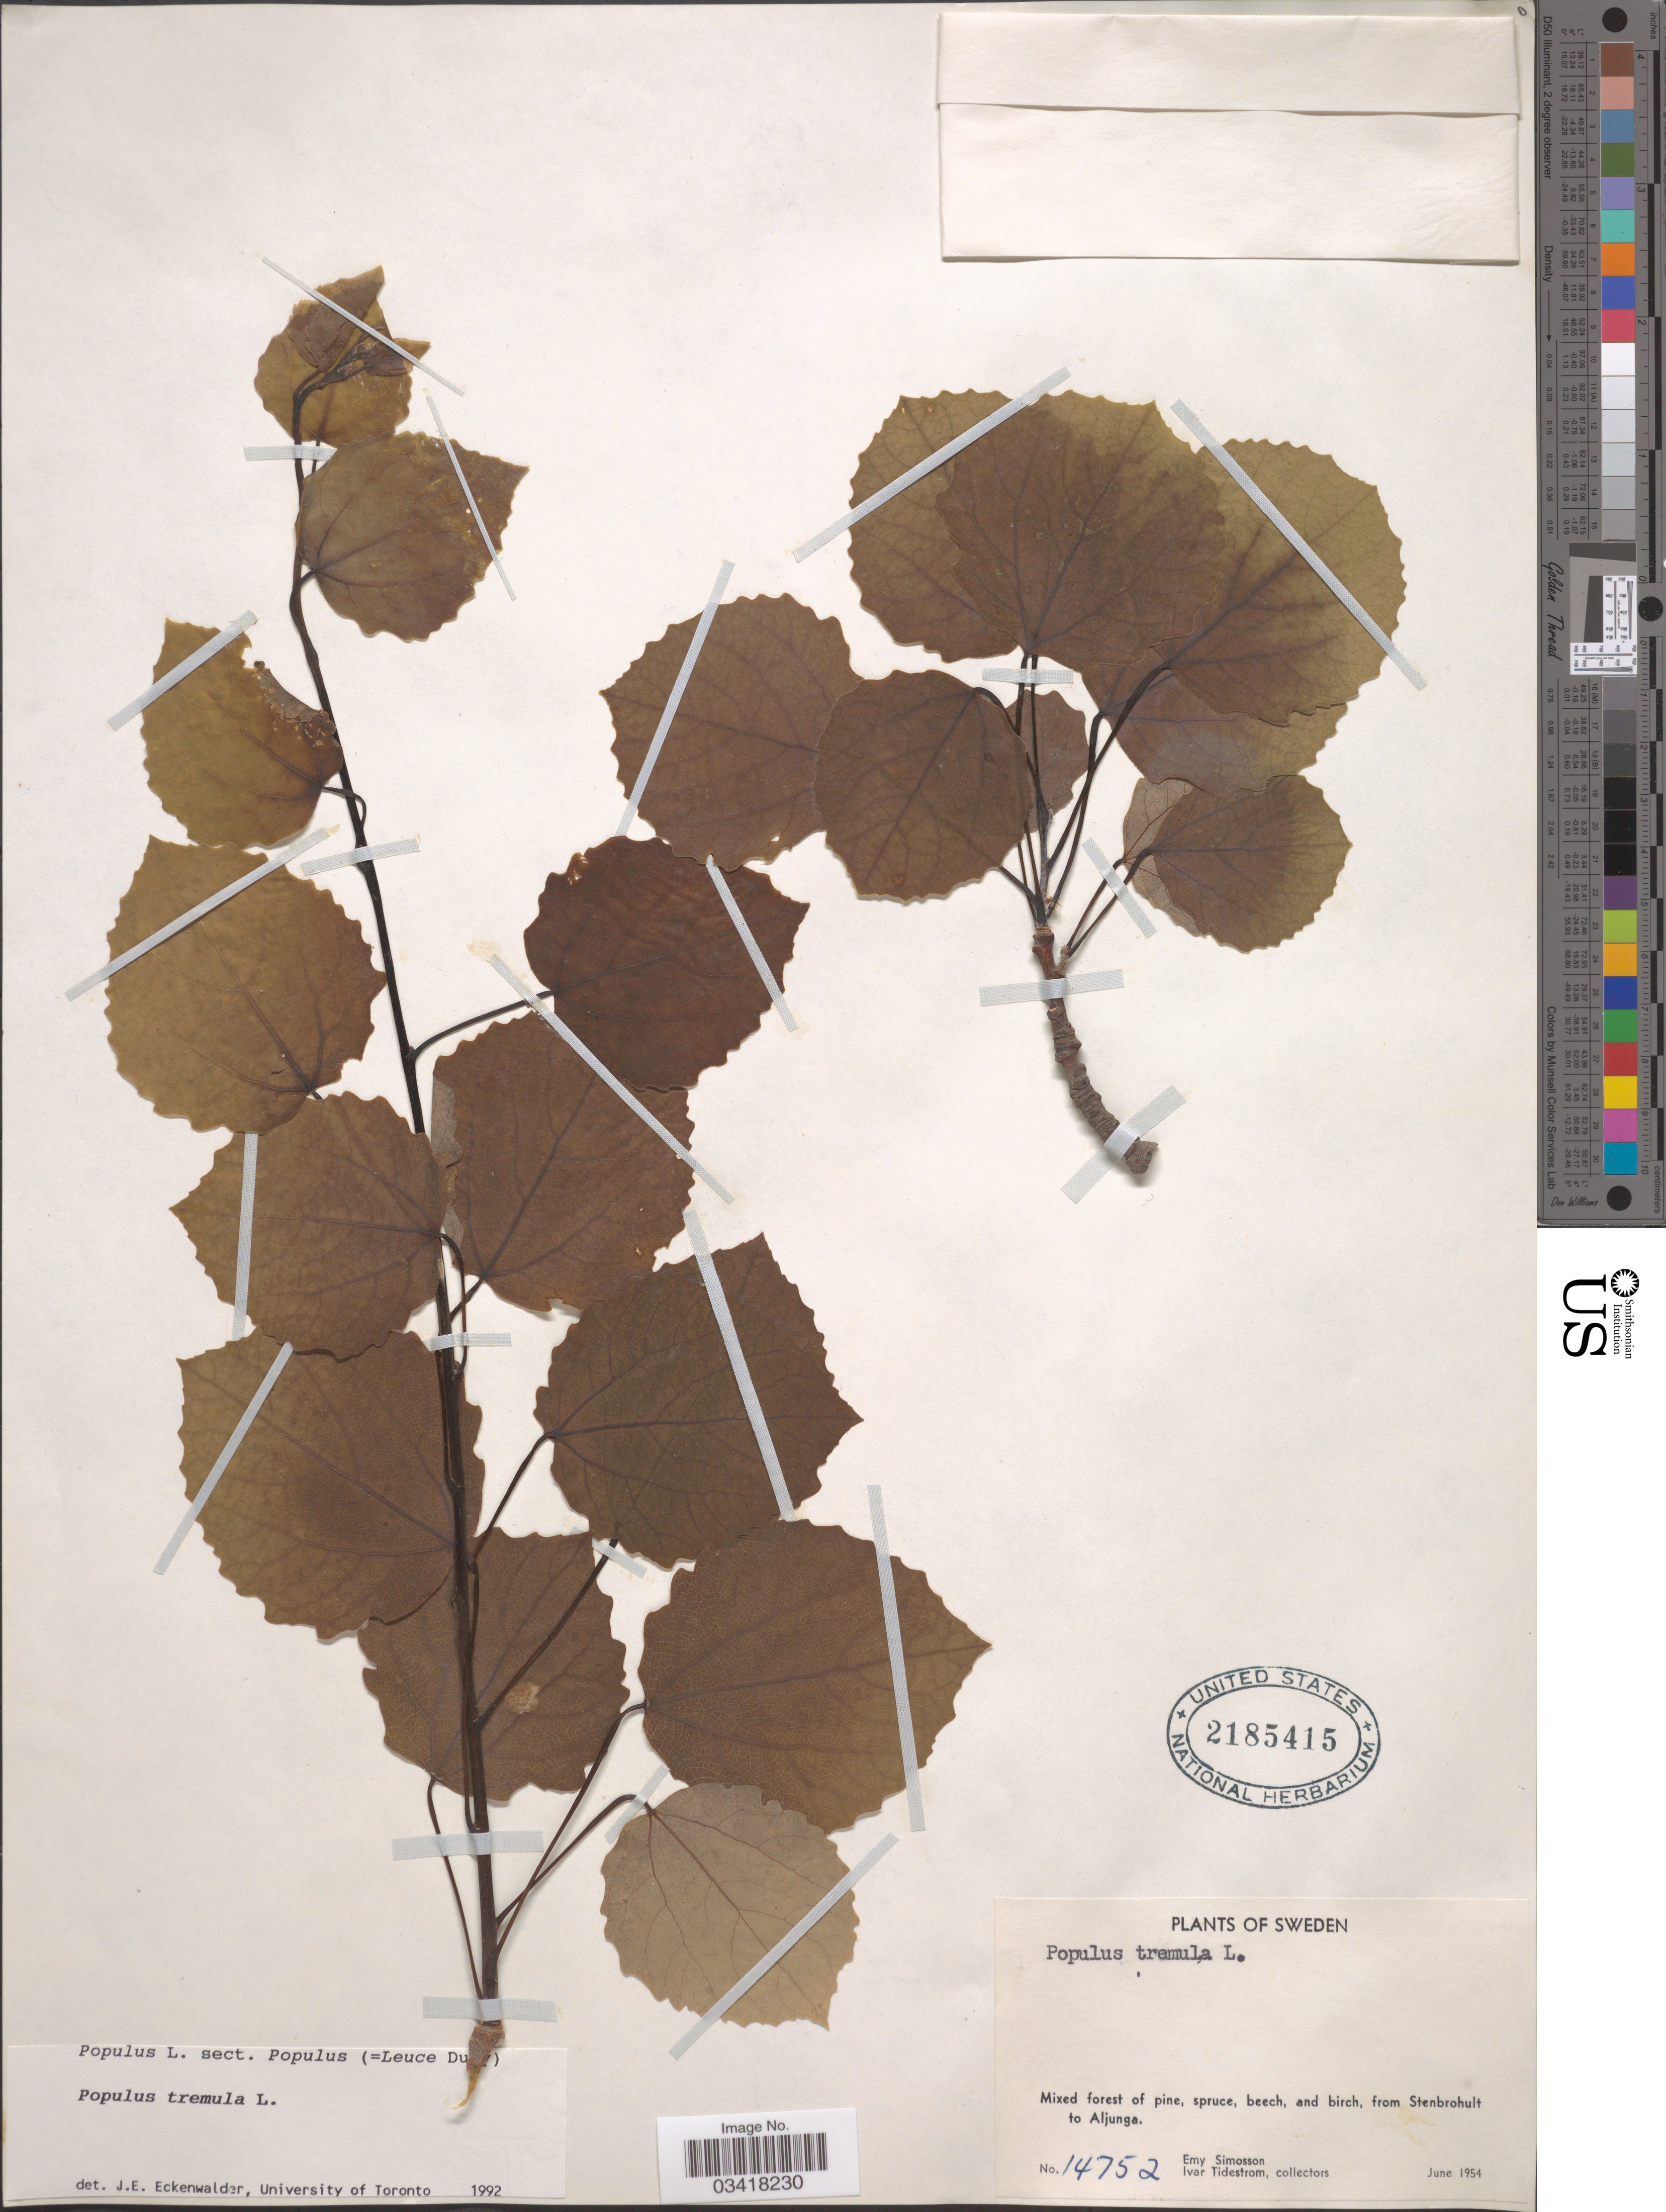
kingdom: Plantae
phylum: Tracheophyta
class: Magnoliopsida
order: Malpighiales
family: Salicaceae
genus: Populus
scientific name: Populus tremula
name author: L.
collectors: E. Simosson & I. F. Tidestrom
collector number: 14752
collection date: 1954-06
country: Sweden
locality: From Stenbrohult to Aljunga.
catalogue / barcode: US 2185415